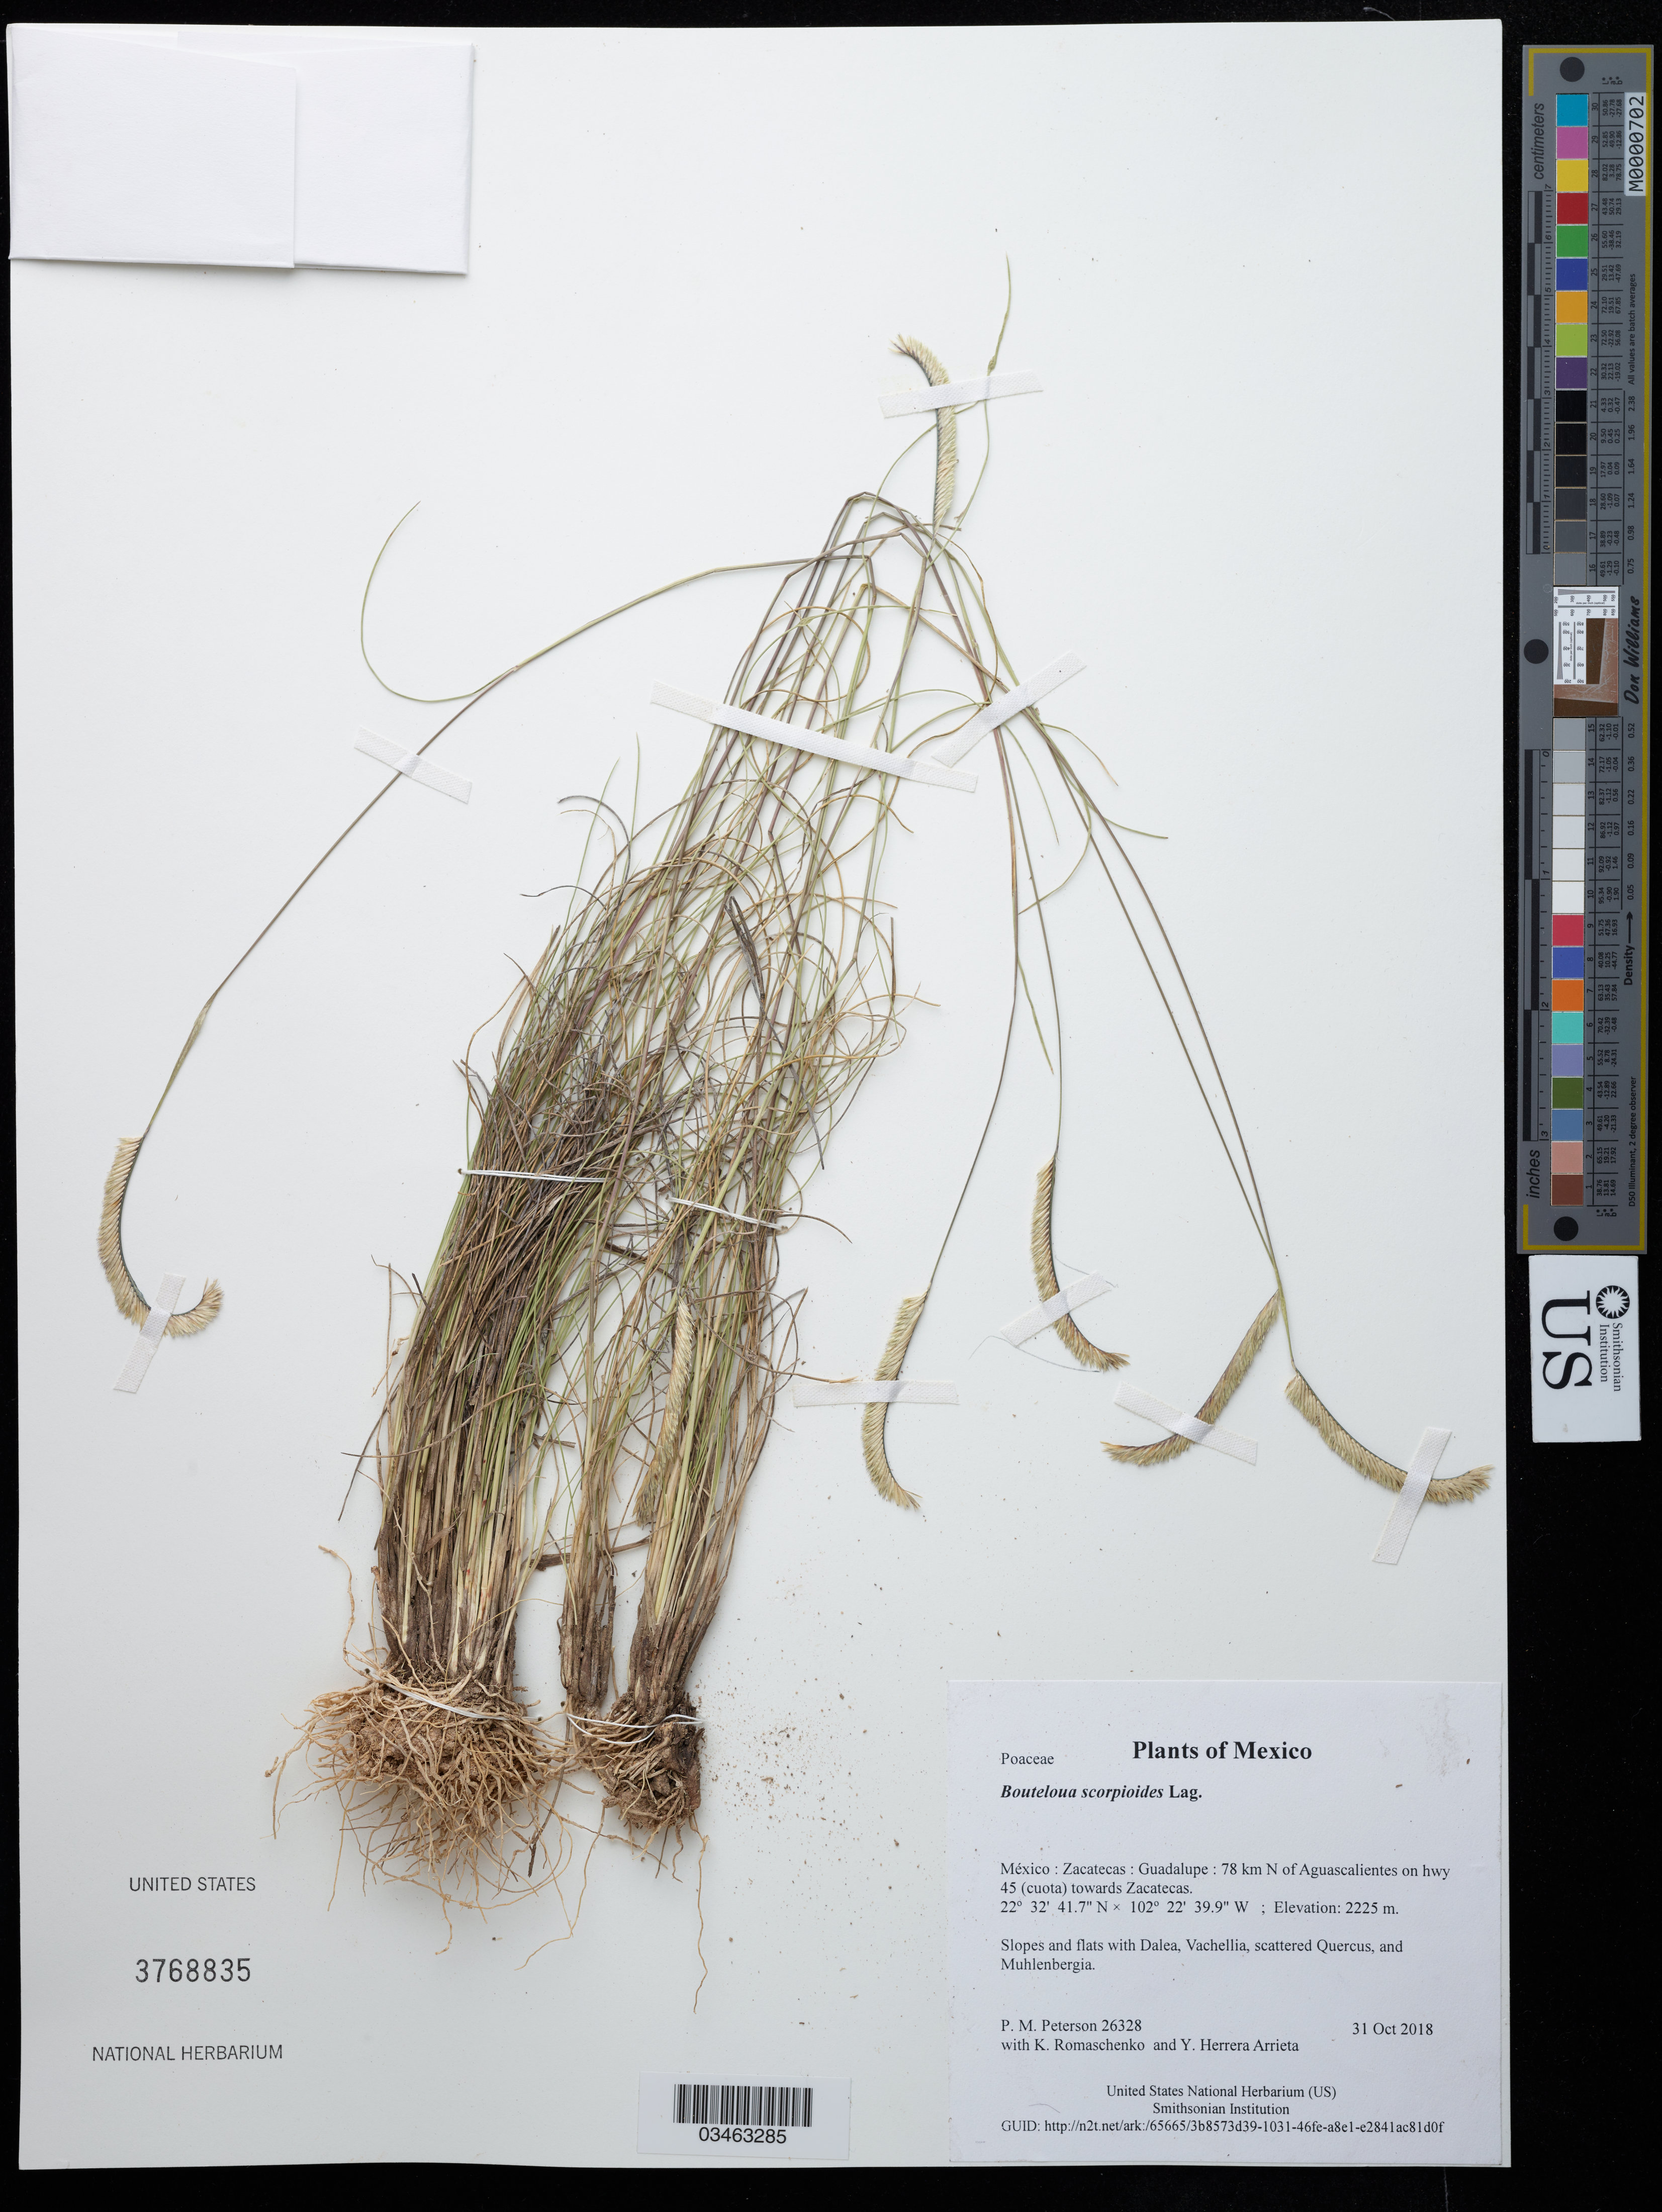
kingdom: Plantae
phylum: Tracheophyta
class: Liliopsida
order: Poales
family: Poaceae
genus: Bouteloua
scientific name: Bouteloua scorpioides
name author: Lag.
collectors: P. M. Peterson, K. Romaschenko & Y. Herrera Arrieta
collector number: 26328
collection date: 2018-10-31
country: México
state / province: Zacatecas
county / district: Guadalupe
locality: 78 km N of Aguascalientes on hwy 45 (cuota) towards Zacatecas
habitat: Slopes and flats with Dalea, Vachellia, scattered Quercus, and Muhlenbergia.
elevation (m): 2225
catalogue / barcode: US 3768835